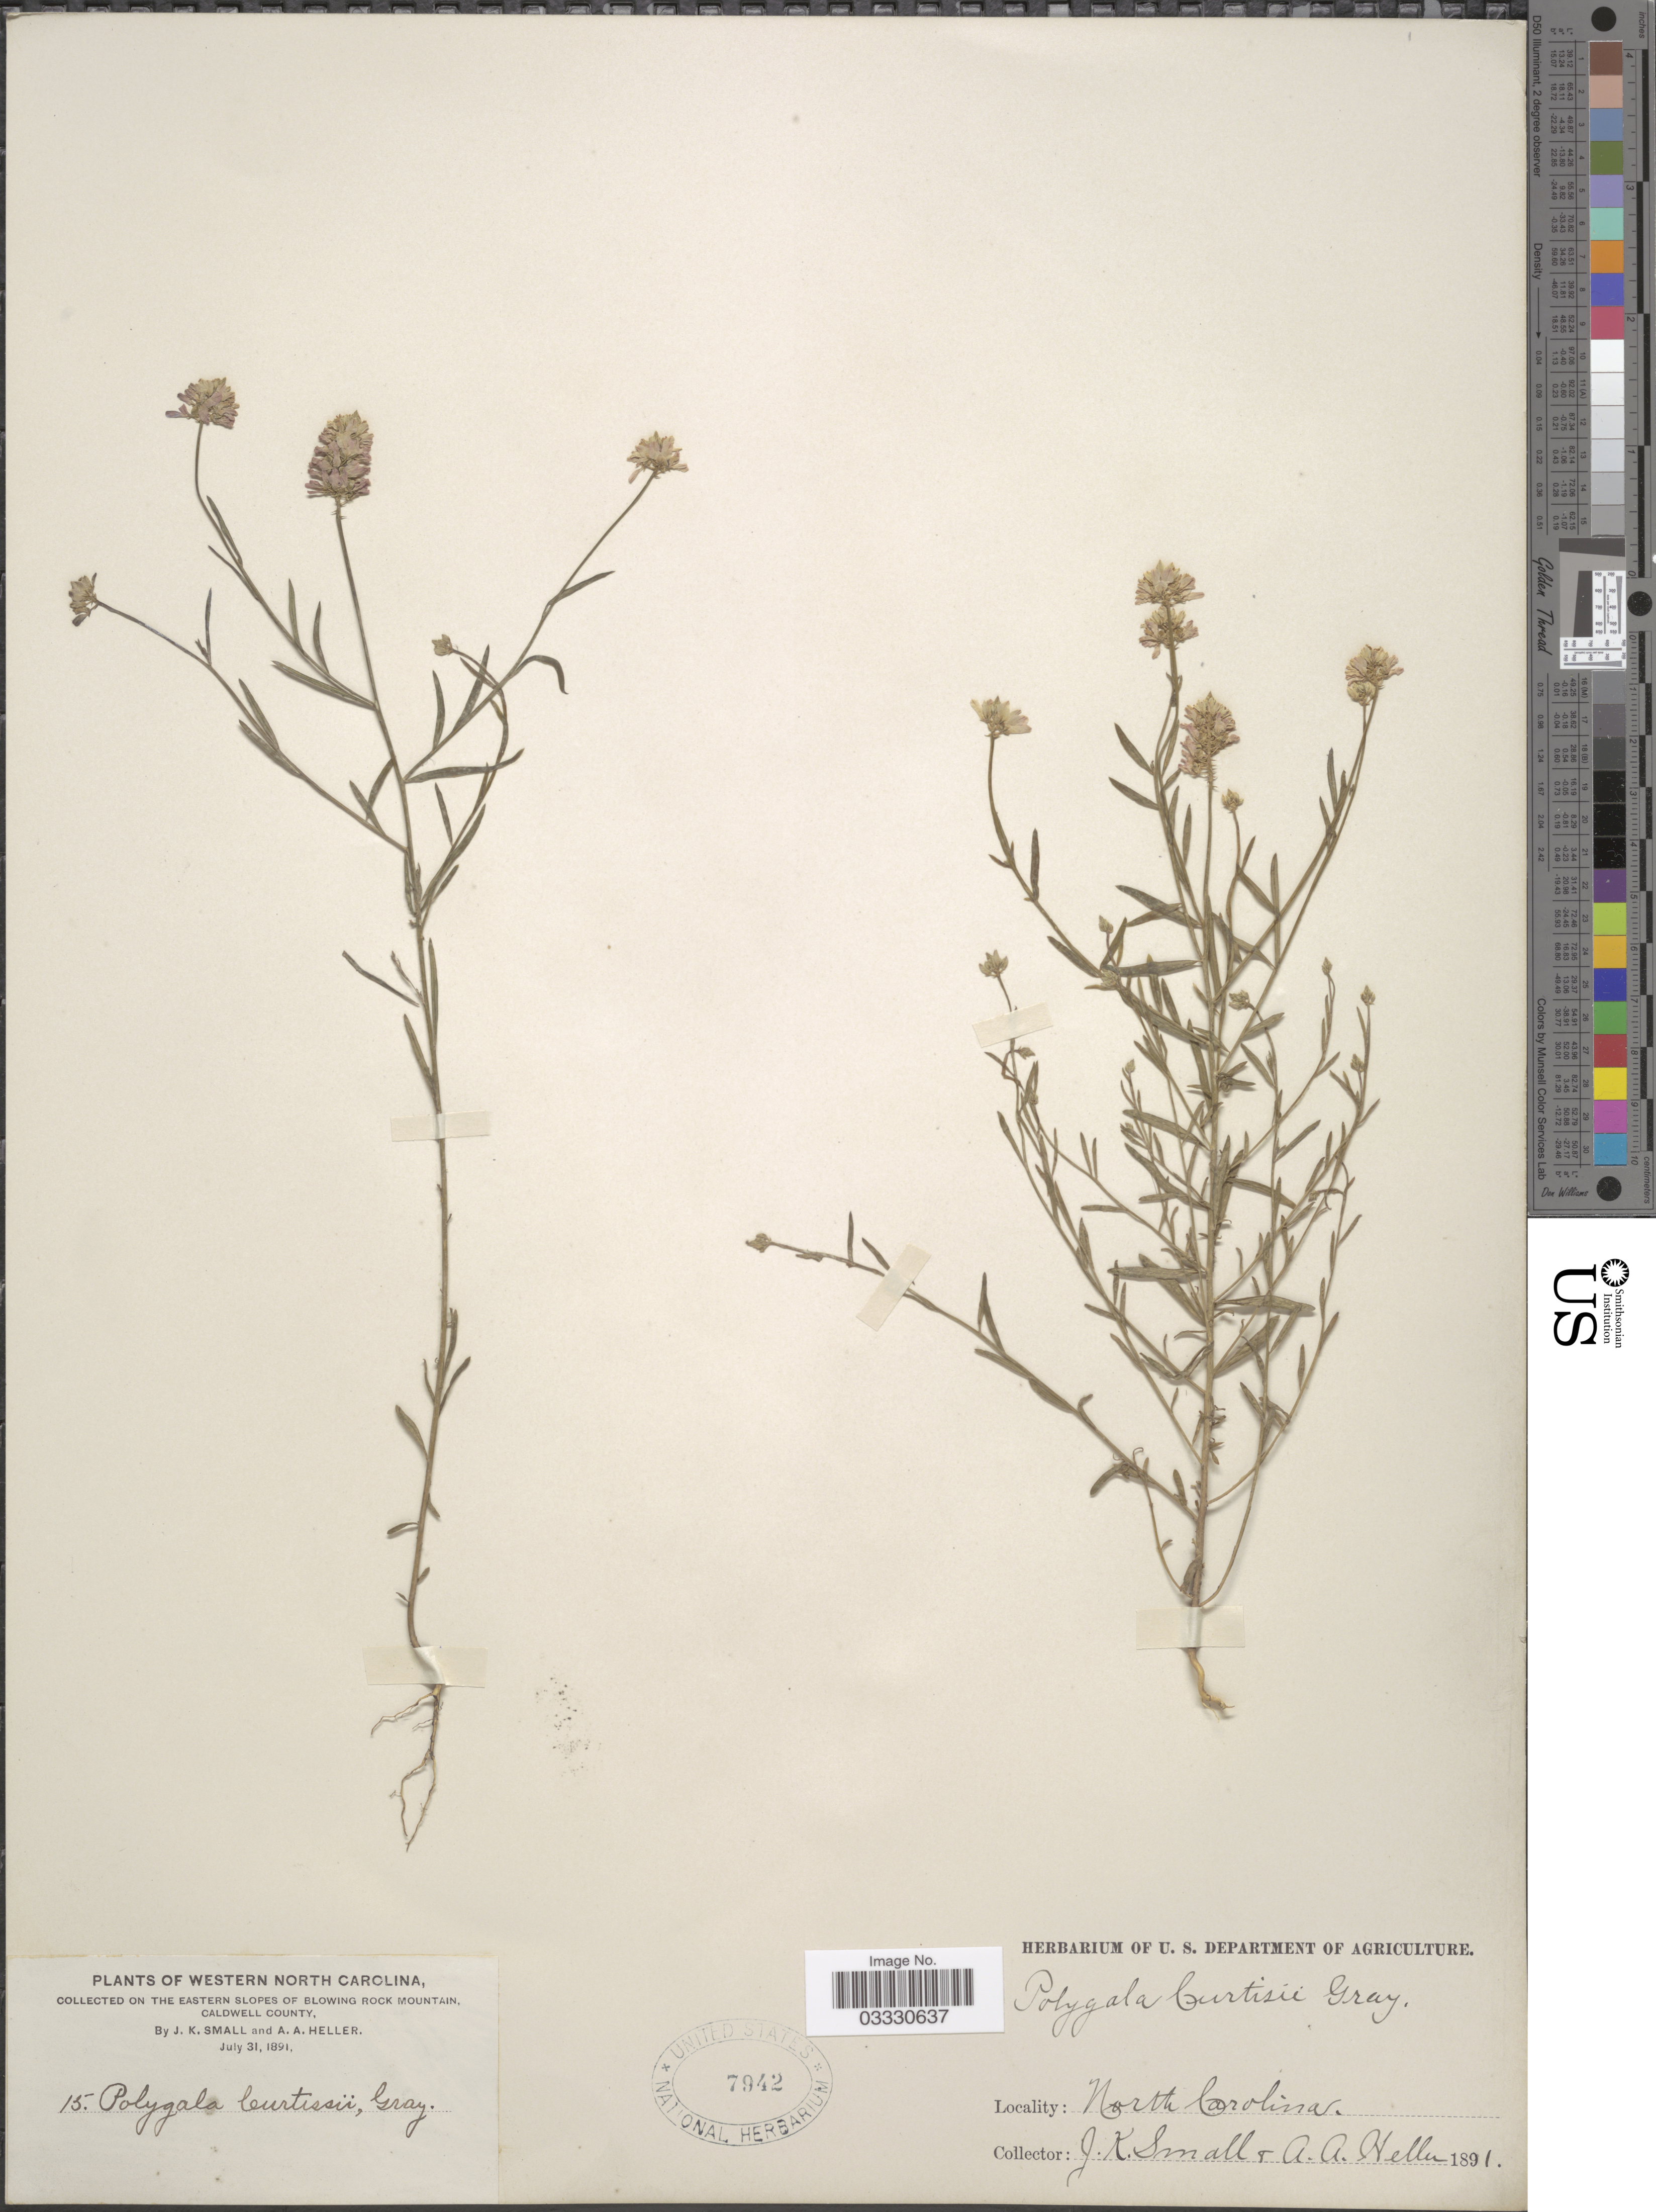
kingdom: Plantae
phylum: Tracheophyta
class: Magnoliopsida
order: Fabales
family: Polygalaceae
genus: Polygala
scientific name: Polygala curtissii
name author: A. Gray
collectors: J. K. Small & A. A. Heller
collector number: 15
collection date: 1891-07-31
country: United States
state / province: North Carolina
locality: Western North Carolina, On the Eastern slopes of Bowling Rock Mountain, Caldwell County.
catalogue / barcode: US 7942